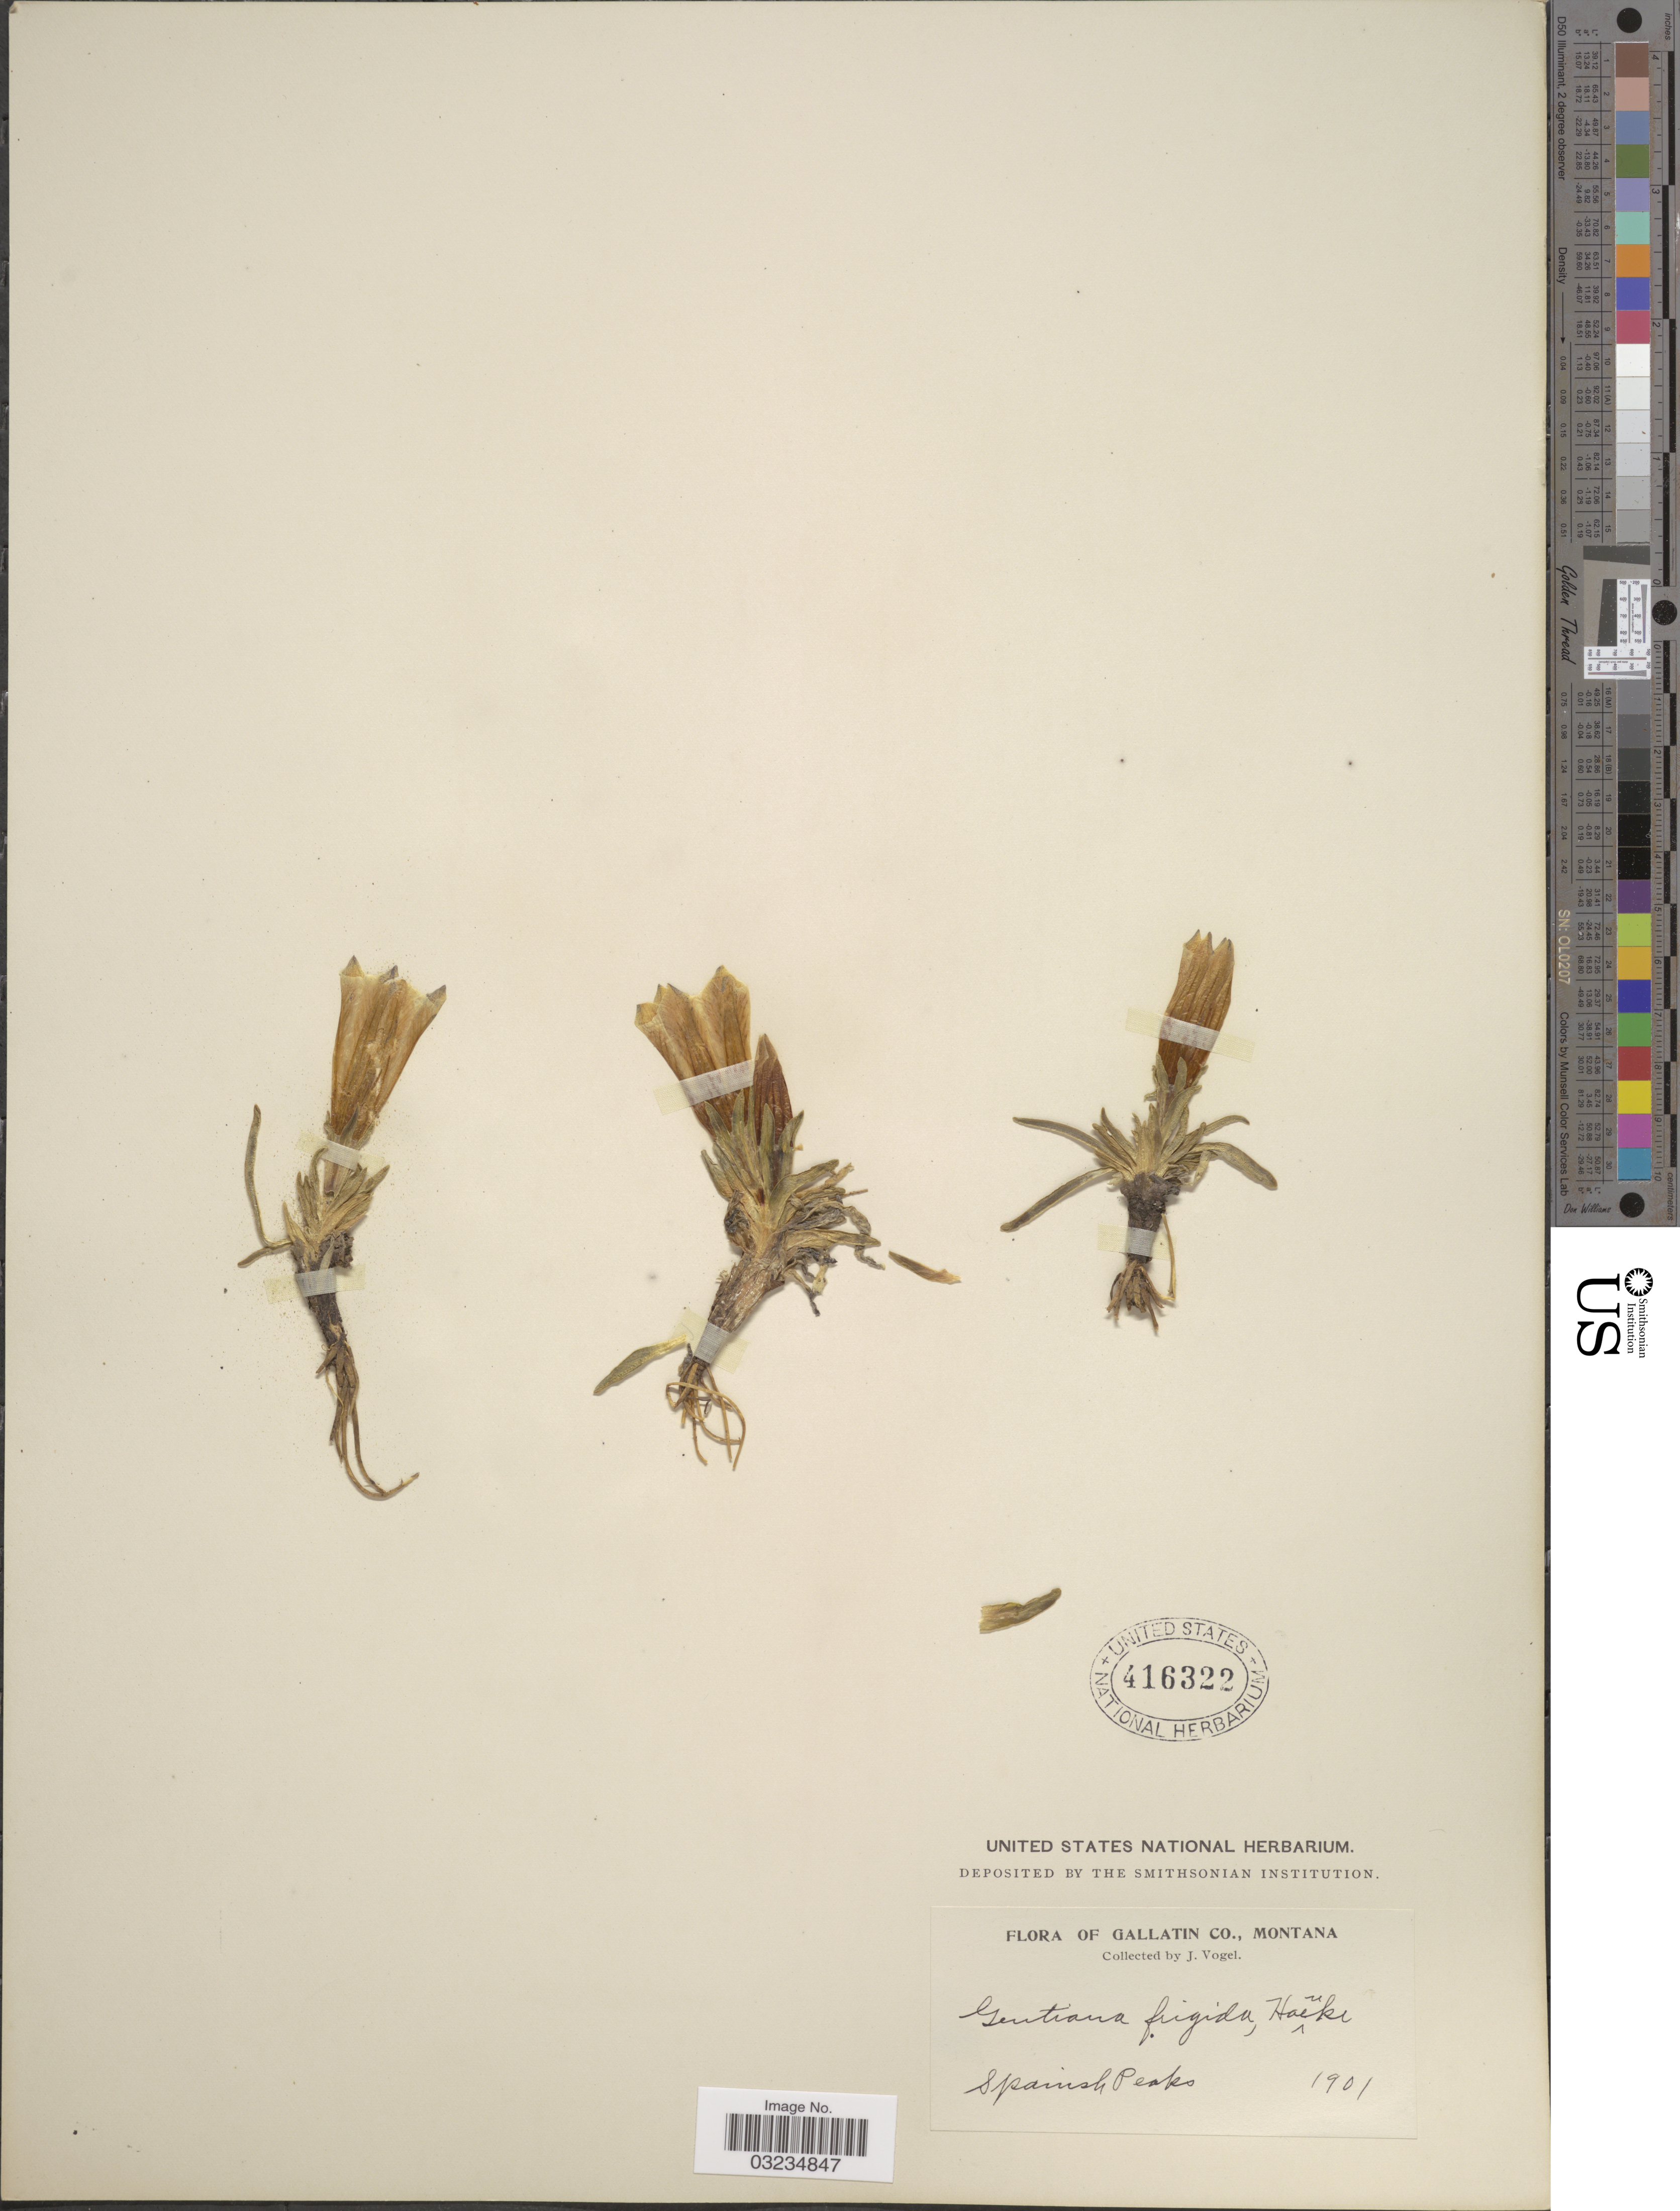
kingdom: Plantae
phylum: Tracheophyta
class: Magnoliopsida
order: Gentianales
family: Gentianaceae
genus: Gentiana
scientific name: Gentiana romanzovii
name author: Ledeb. ex Bunge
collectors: J. Vogel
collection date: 1901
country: United States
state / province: Montana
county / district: Gallatin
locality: Spanish Peaks.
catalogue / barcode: US 416322